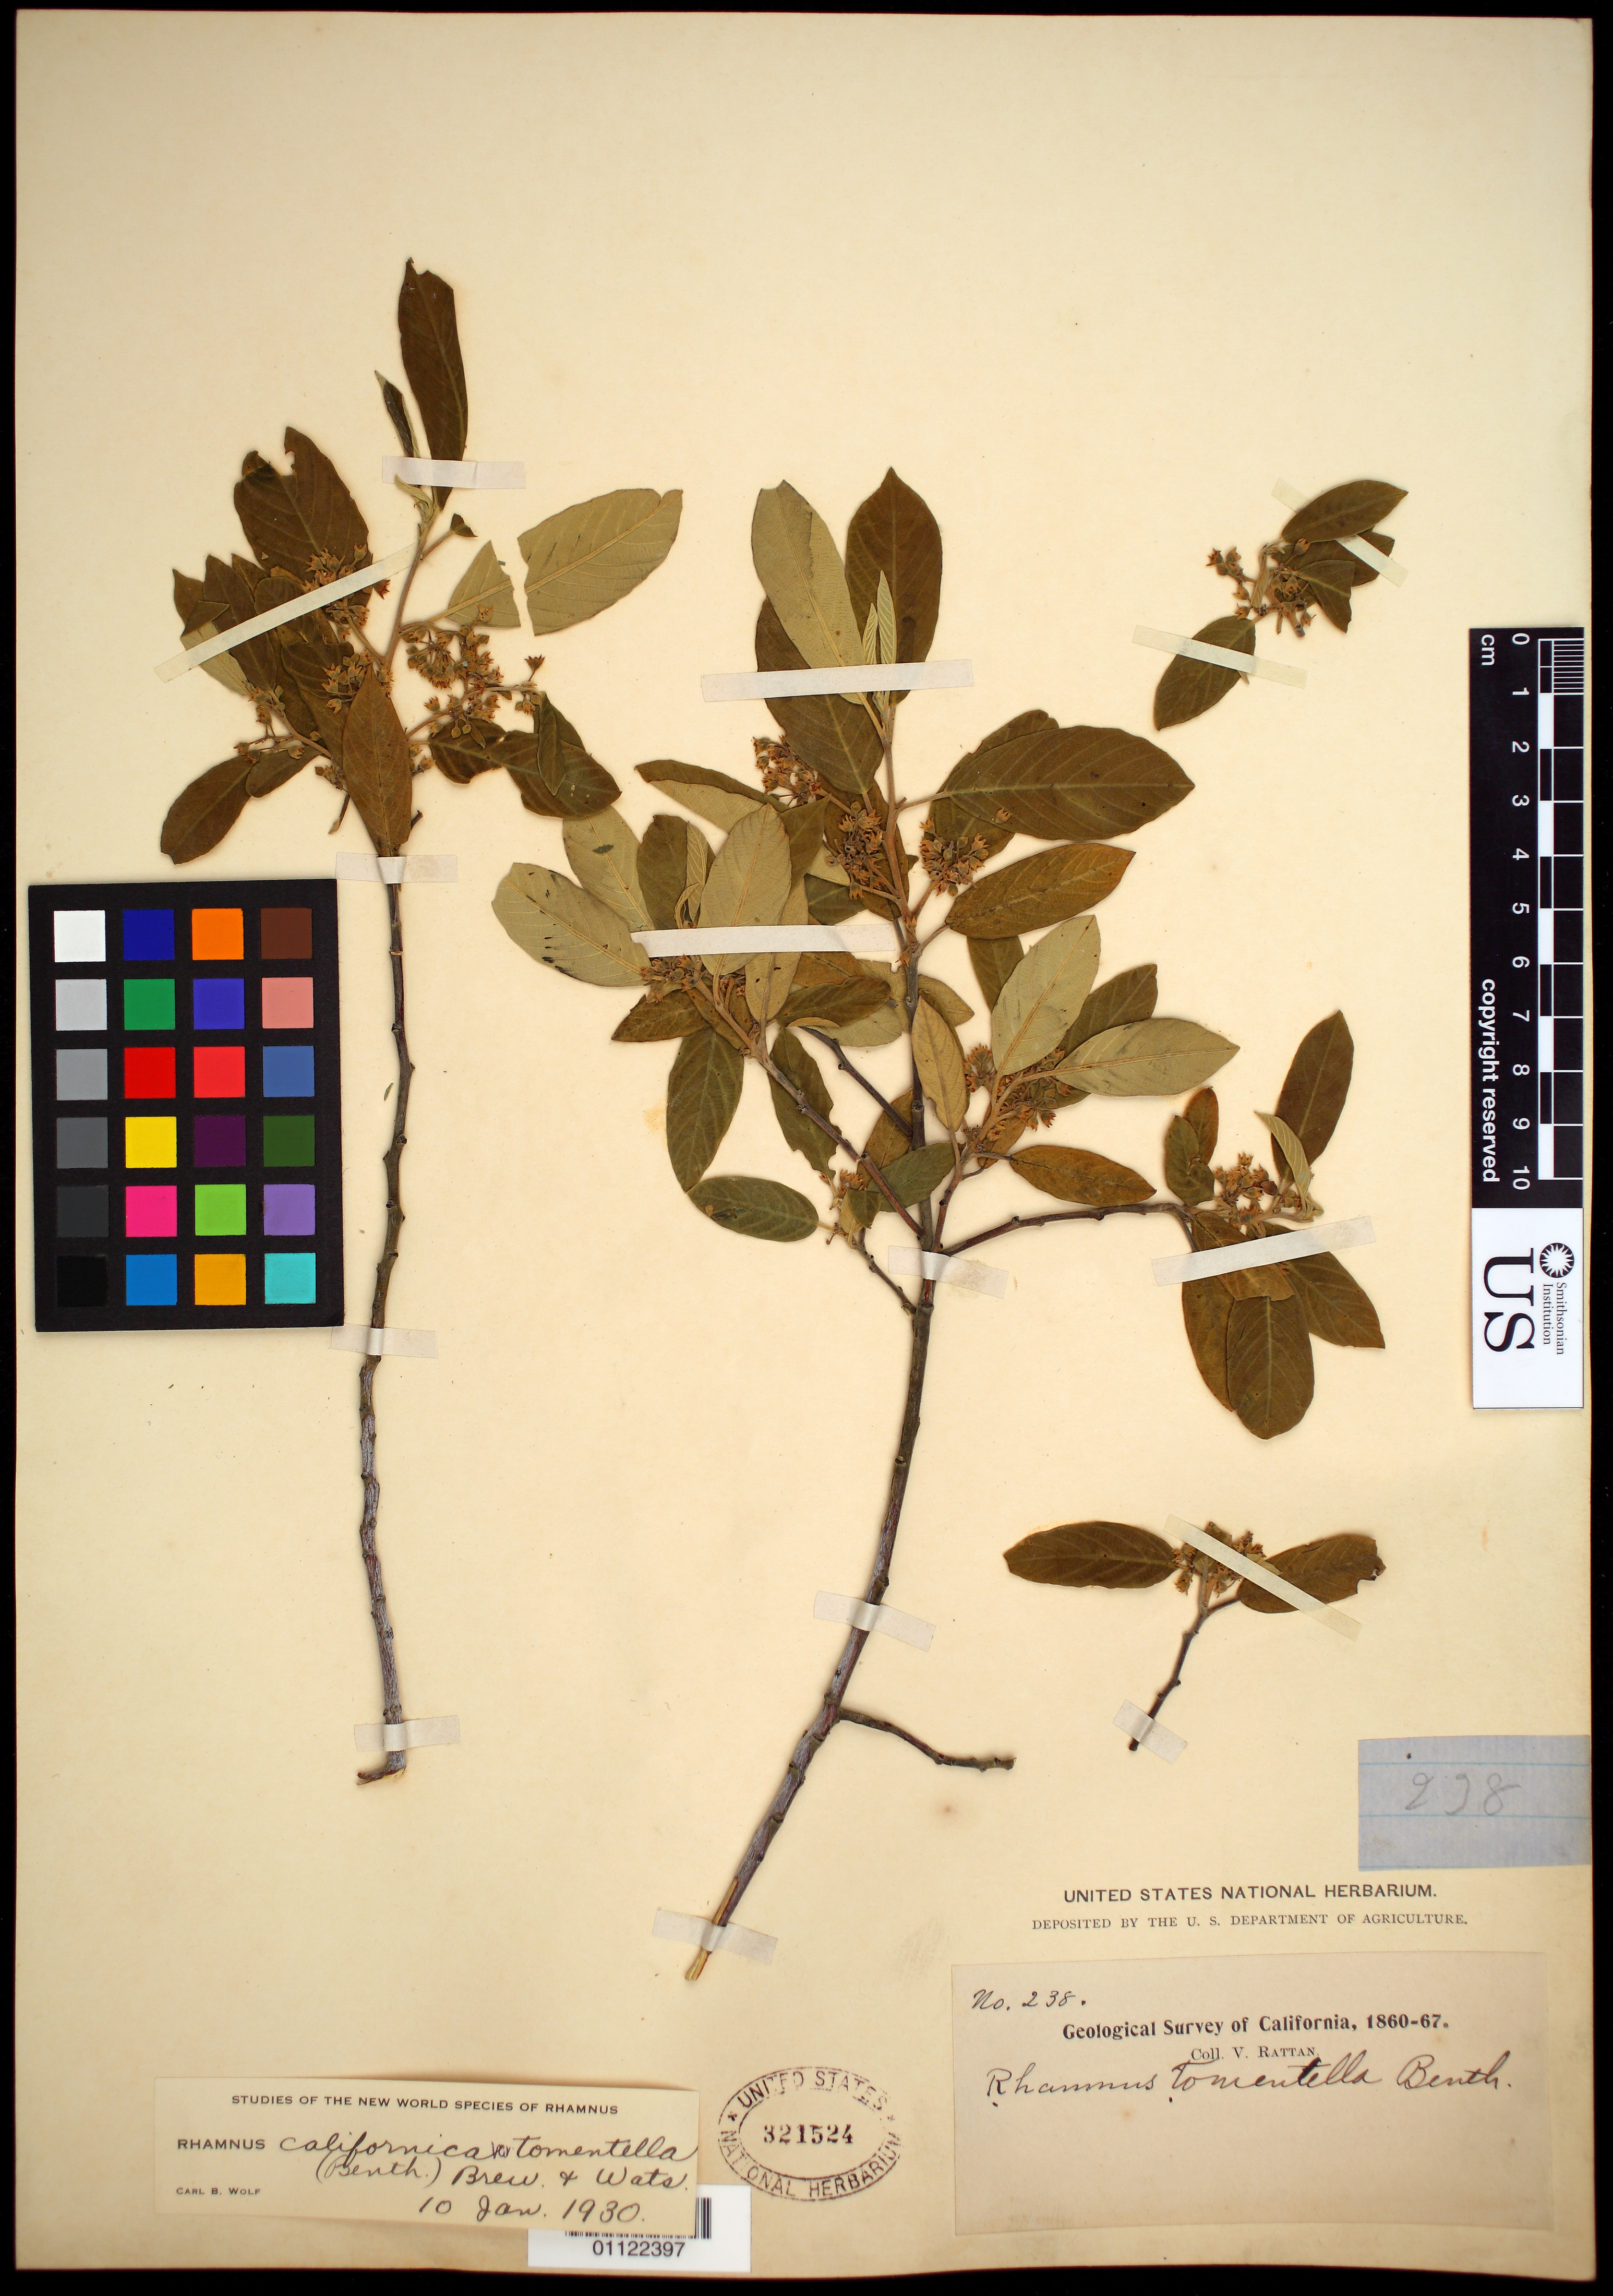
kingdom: Plantae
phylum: Tracheophyta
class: Magnoliopsida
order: Rosales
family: Rhamnaceae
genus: Frangula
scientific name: Frangula californica subsp. tomentella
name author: (Benth.) Kartesz & Gandhi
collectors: J. M. Bigelow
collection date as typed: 1853 to -- --- 1854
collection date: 1853/1854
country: United States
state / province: California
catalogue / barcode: US 16661